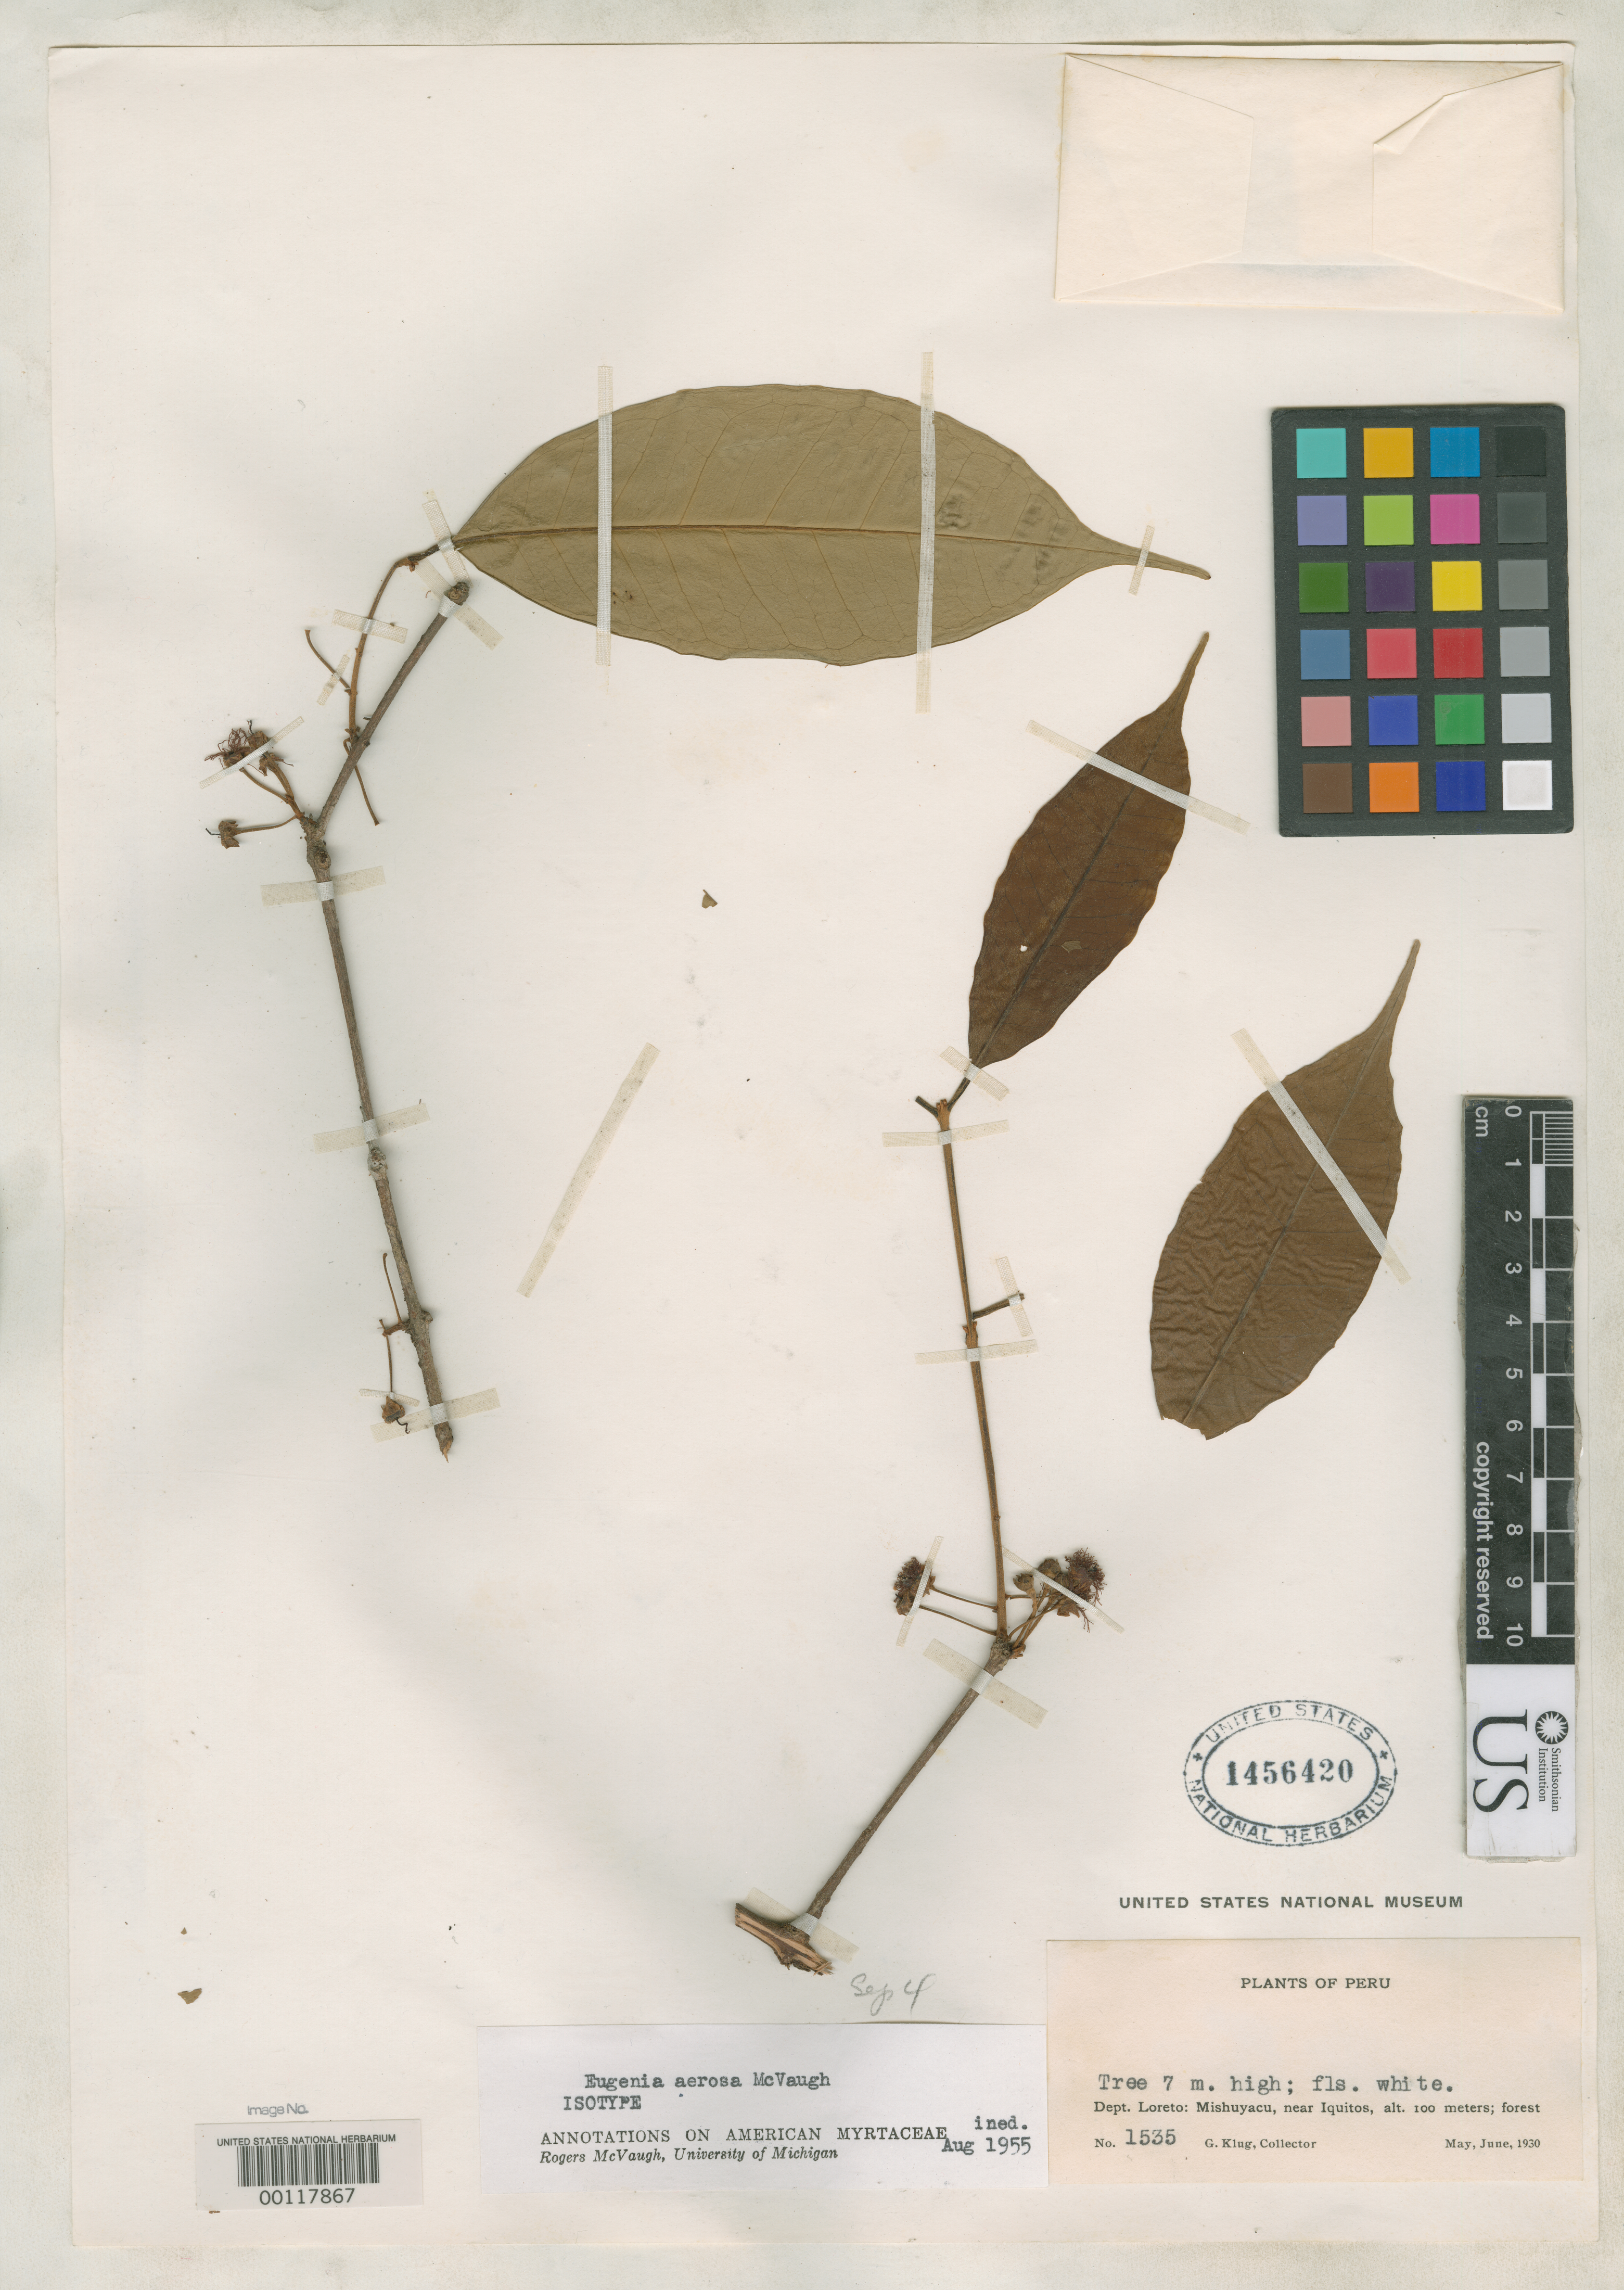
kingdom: Plantae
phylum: Tracheophyta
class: Magnoliopsida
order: Myrtales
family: Myrtaceae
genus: Eugenia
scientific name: Eugenia aerosa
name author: McVaugh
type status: Isotype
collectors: G. Klug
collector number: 1535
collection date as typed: May, June 1930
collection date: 1930-05 or 1930-06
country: Peru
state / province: Loreto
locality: Mishuyacu, near Iquitos.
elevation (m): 100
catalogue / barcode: US 1456420